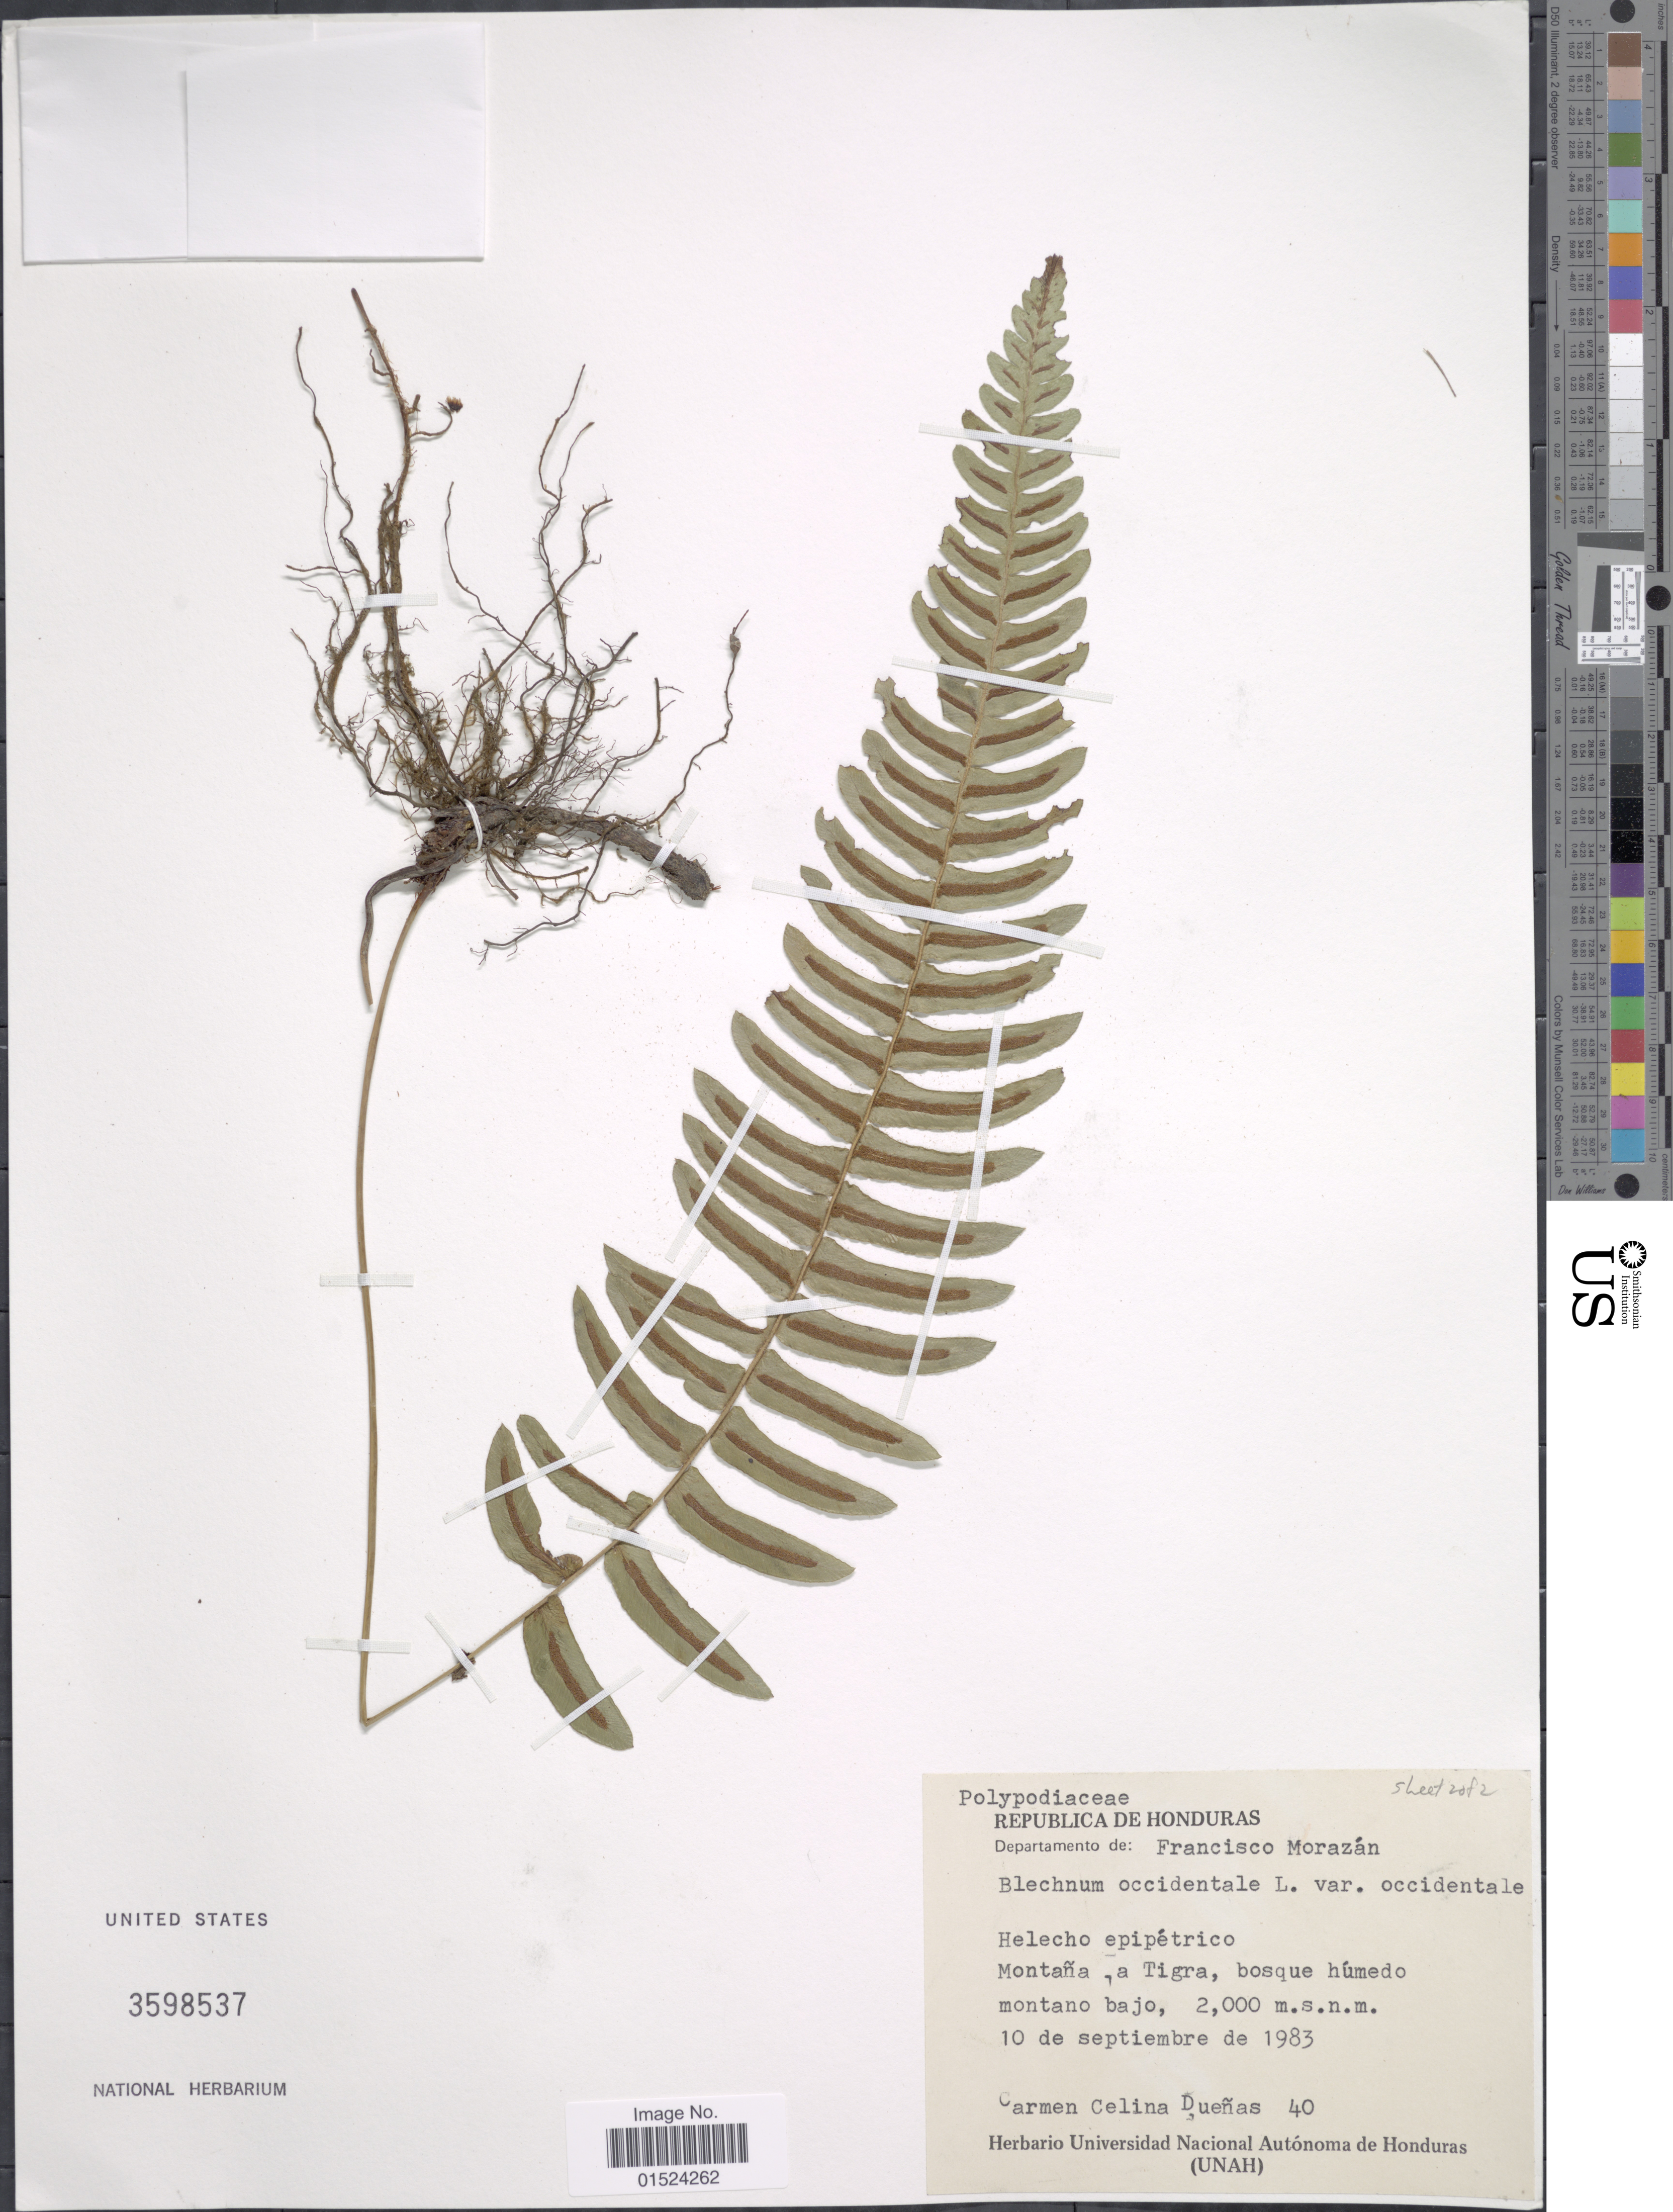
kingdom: Plantae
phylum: Tracheophyta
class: Polypodiopsida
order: Polypodiales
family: Blechnaceae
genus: Blechnum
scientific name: Blechnum occidentale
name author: L.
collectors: C. Dueñas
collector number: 40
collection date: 1983-09-10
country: Honduras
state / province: Fco. Morazán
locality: Montaña La Tigra, bosque húmedo, montano bajo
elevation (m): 2000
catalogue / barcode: US 3598537